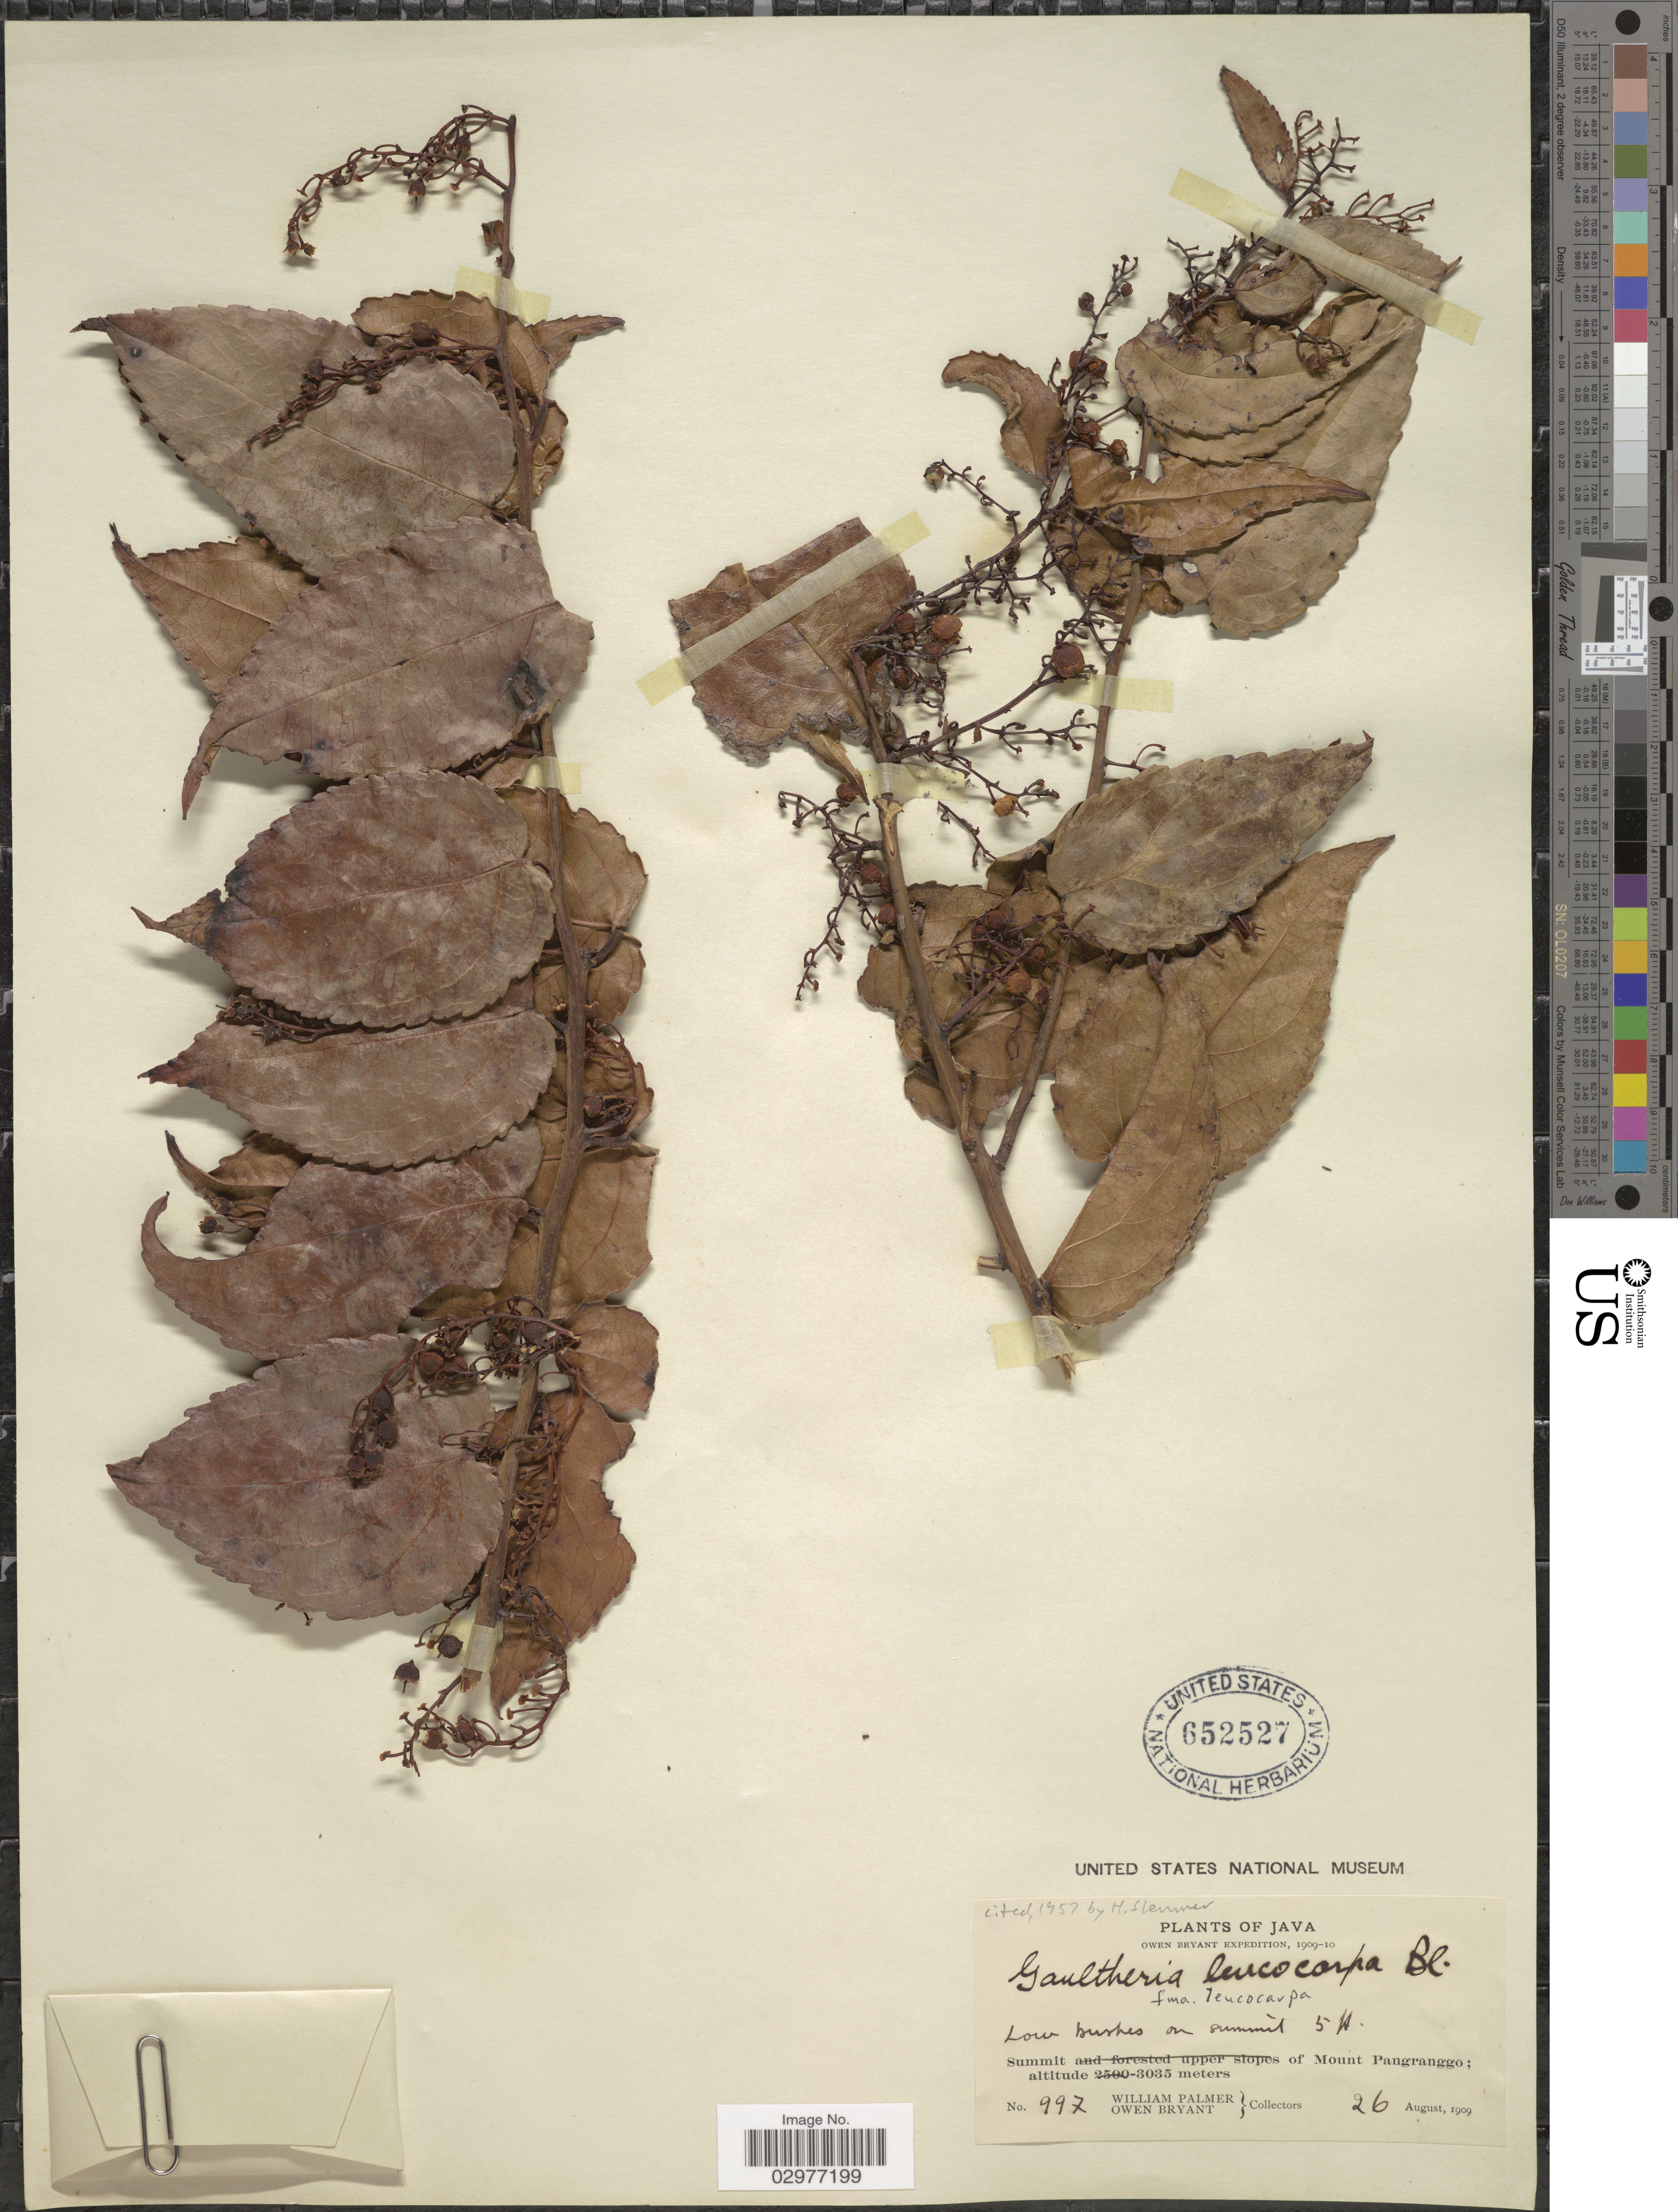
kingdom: Plantae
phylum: Tracheophyta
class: Magnoliopsida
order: Ericales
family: Ericaceae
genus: Gaultheria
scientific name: Gaultheria leucocarpa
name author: Blume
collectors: W. Palmer & O. Bryant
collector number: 997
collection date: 1909-08-26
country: Indonesia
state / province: Java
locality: Summit of Mount Pangranggo.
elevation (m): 3035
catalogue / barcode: US 652527